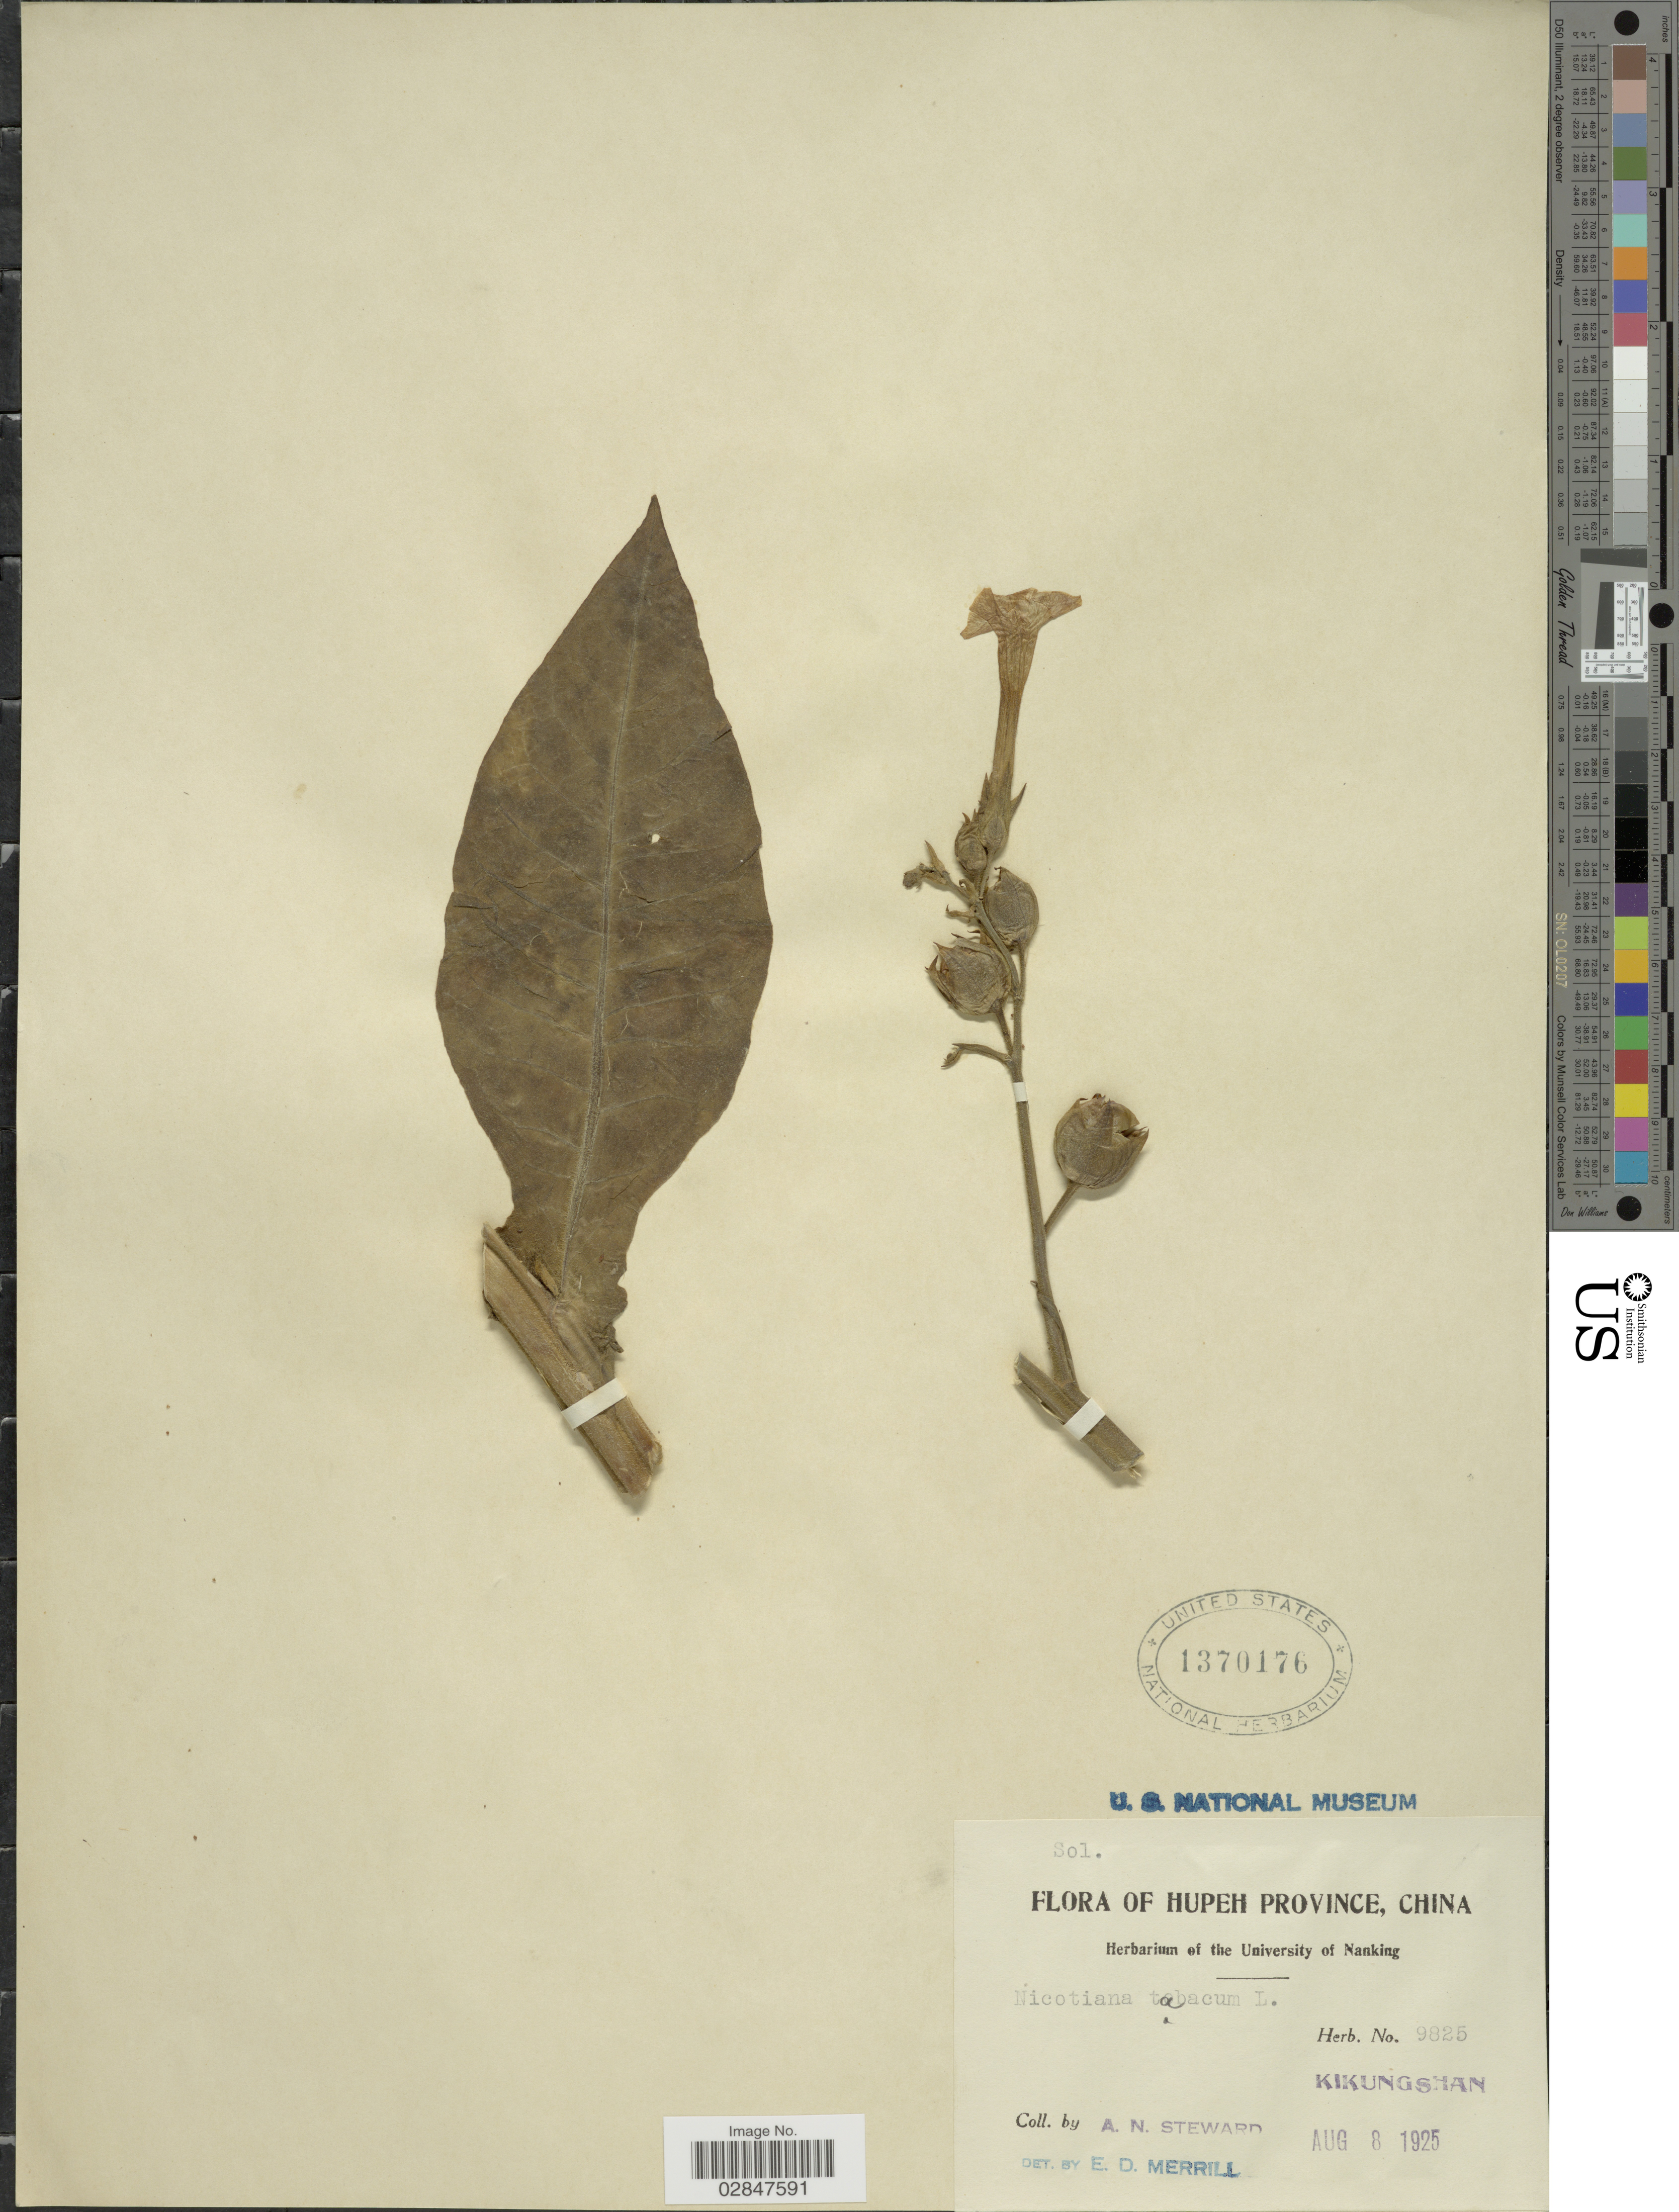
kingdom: Plantae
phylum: Tracheophyta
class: Magnoliopsida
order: Solanales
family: Solanaceae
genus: Nicotiana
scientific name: Nicotiana tabacum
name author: L.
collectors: A. N. Steward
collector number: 9825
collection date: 1925-08-08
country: China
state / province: Hubei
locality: Hupeh Province. Kikungshan.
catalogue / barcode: US 1370176